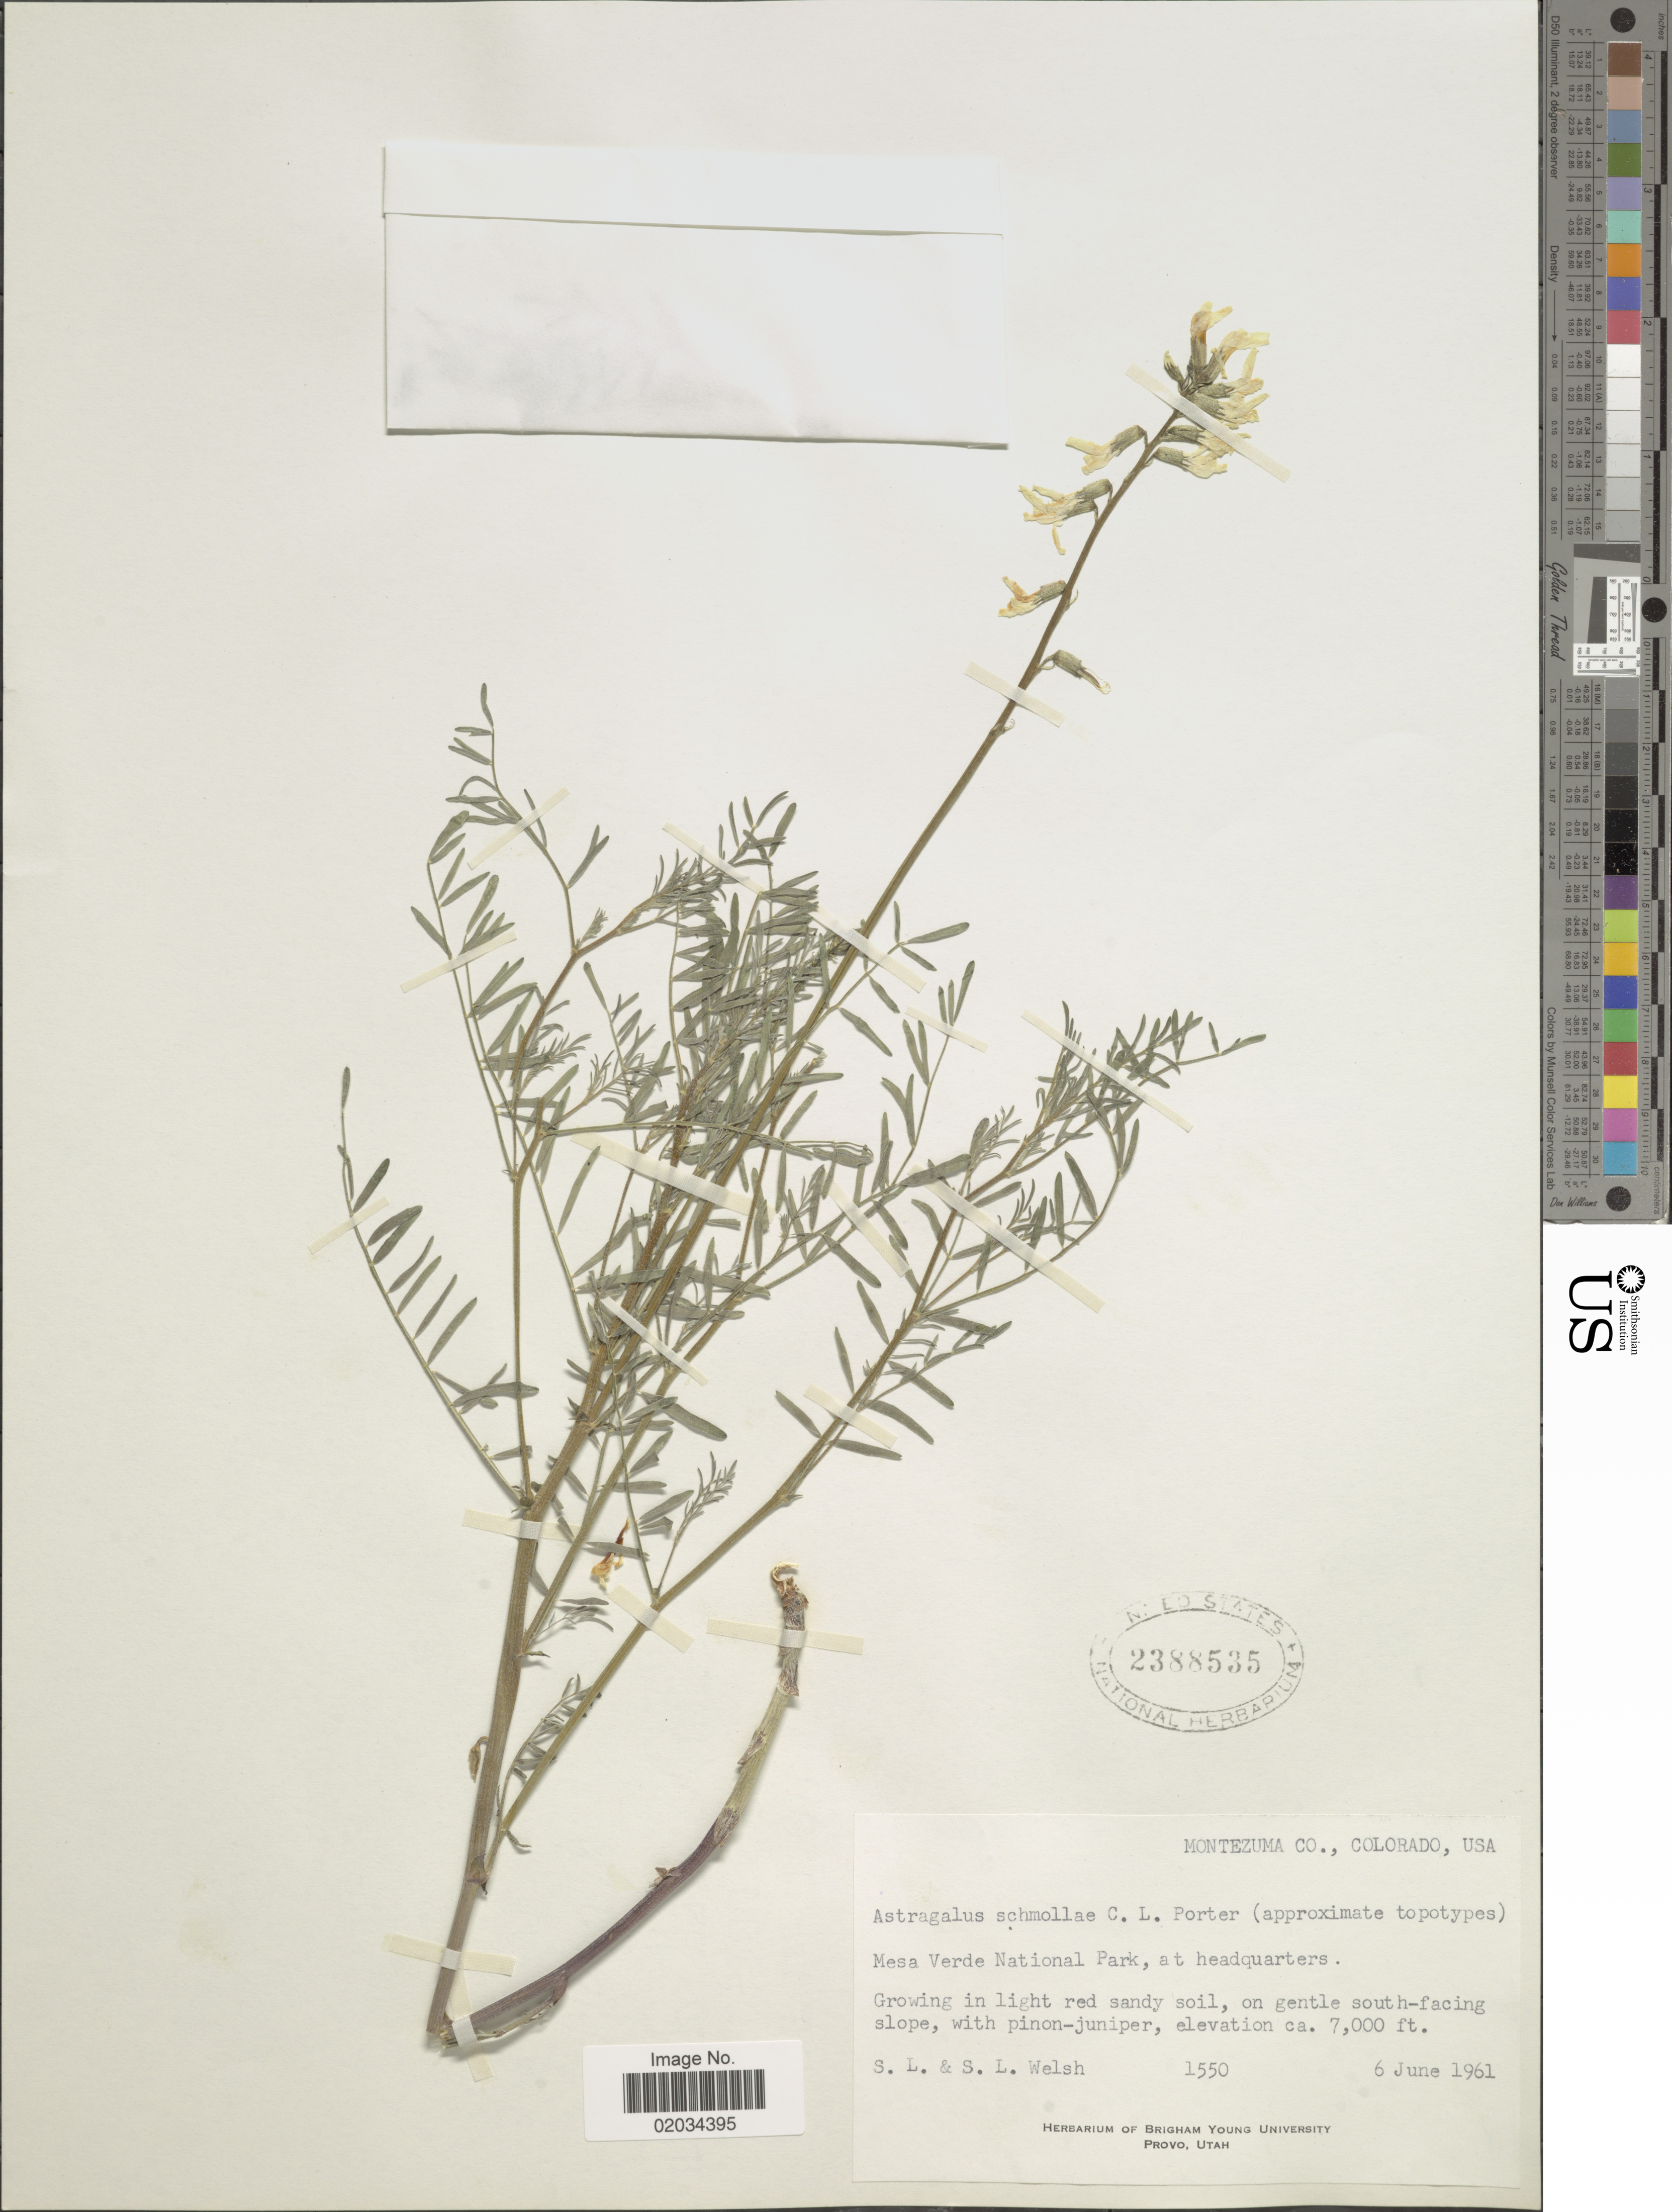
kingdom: Plantae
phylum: Tracheophyta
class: Magnoliopsida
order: Fabales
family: Fabaceae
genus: Astragalus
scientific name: Astragalus schmolliae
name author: Ced. Porter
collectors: S. Welsh & S. Welsh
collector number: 1550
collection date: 1961-06-06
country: United States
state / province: Colorado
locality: Montezuma Co., USA, Mesa Verde National Park, at headquarters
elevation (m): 2134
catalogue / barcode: US 2388535